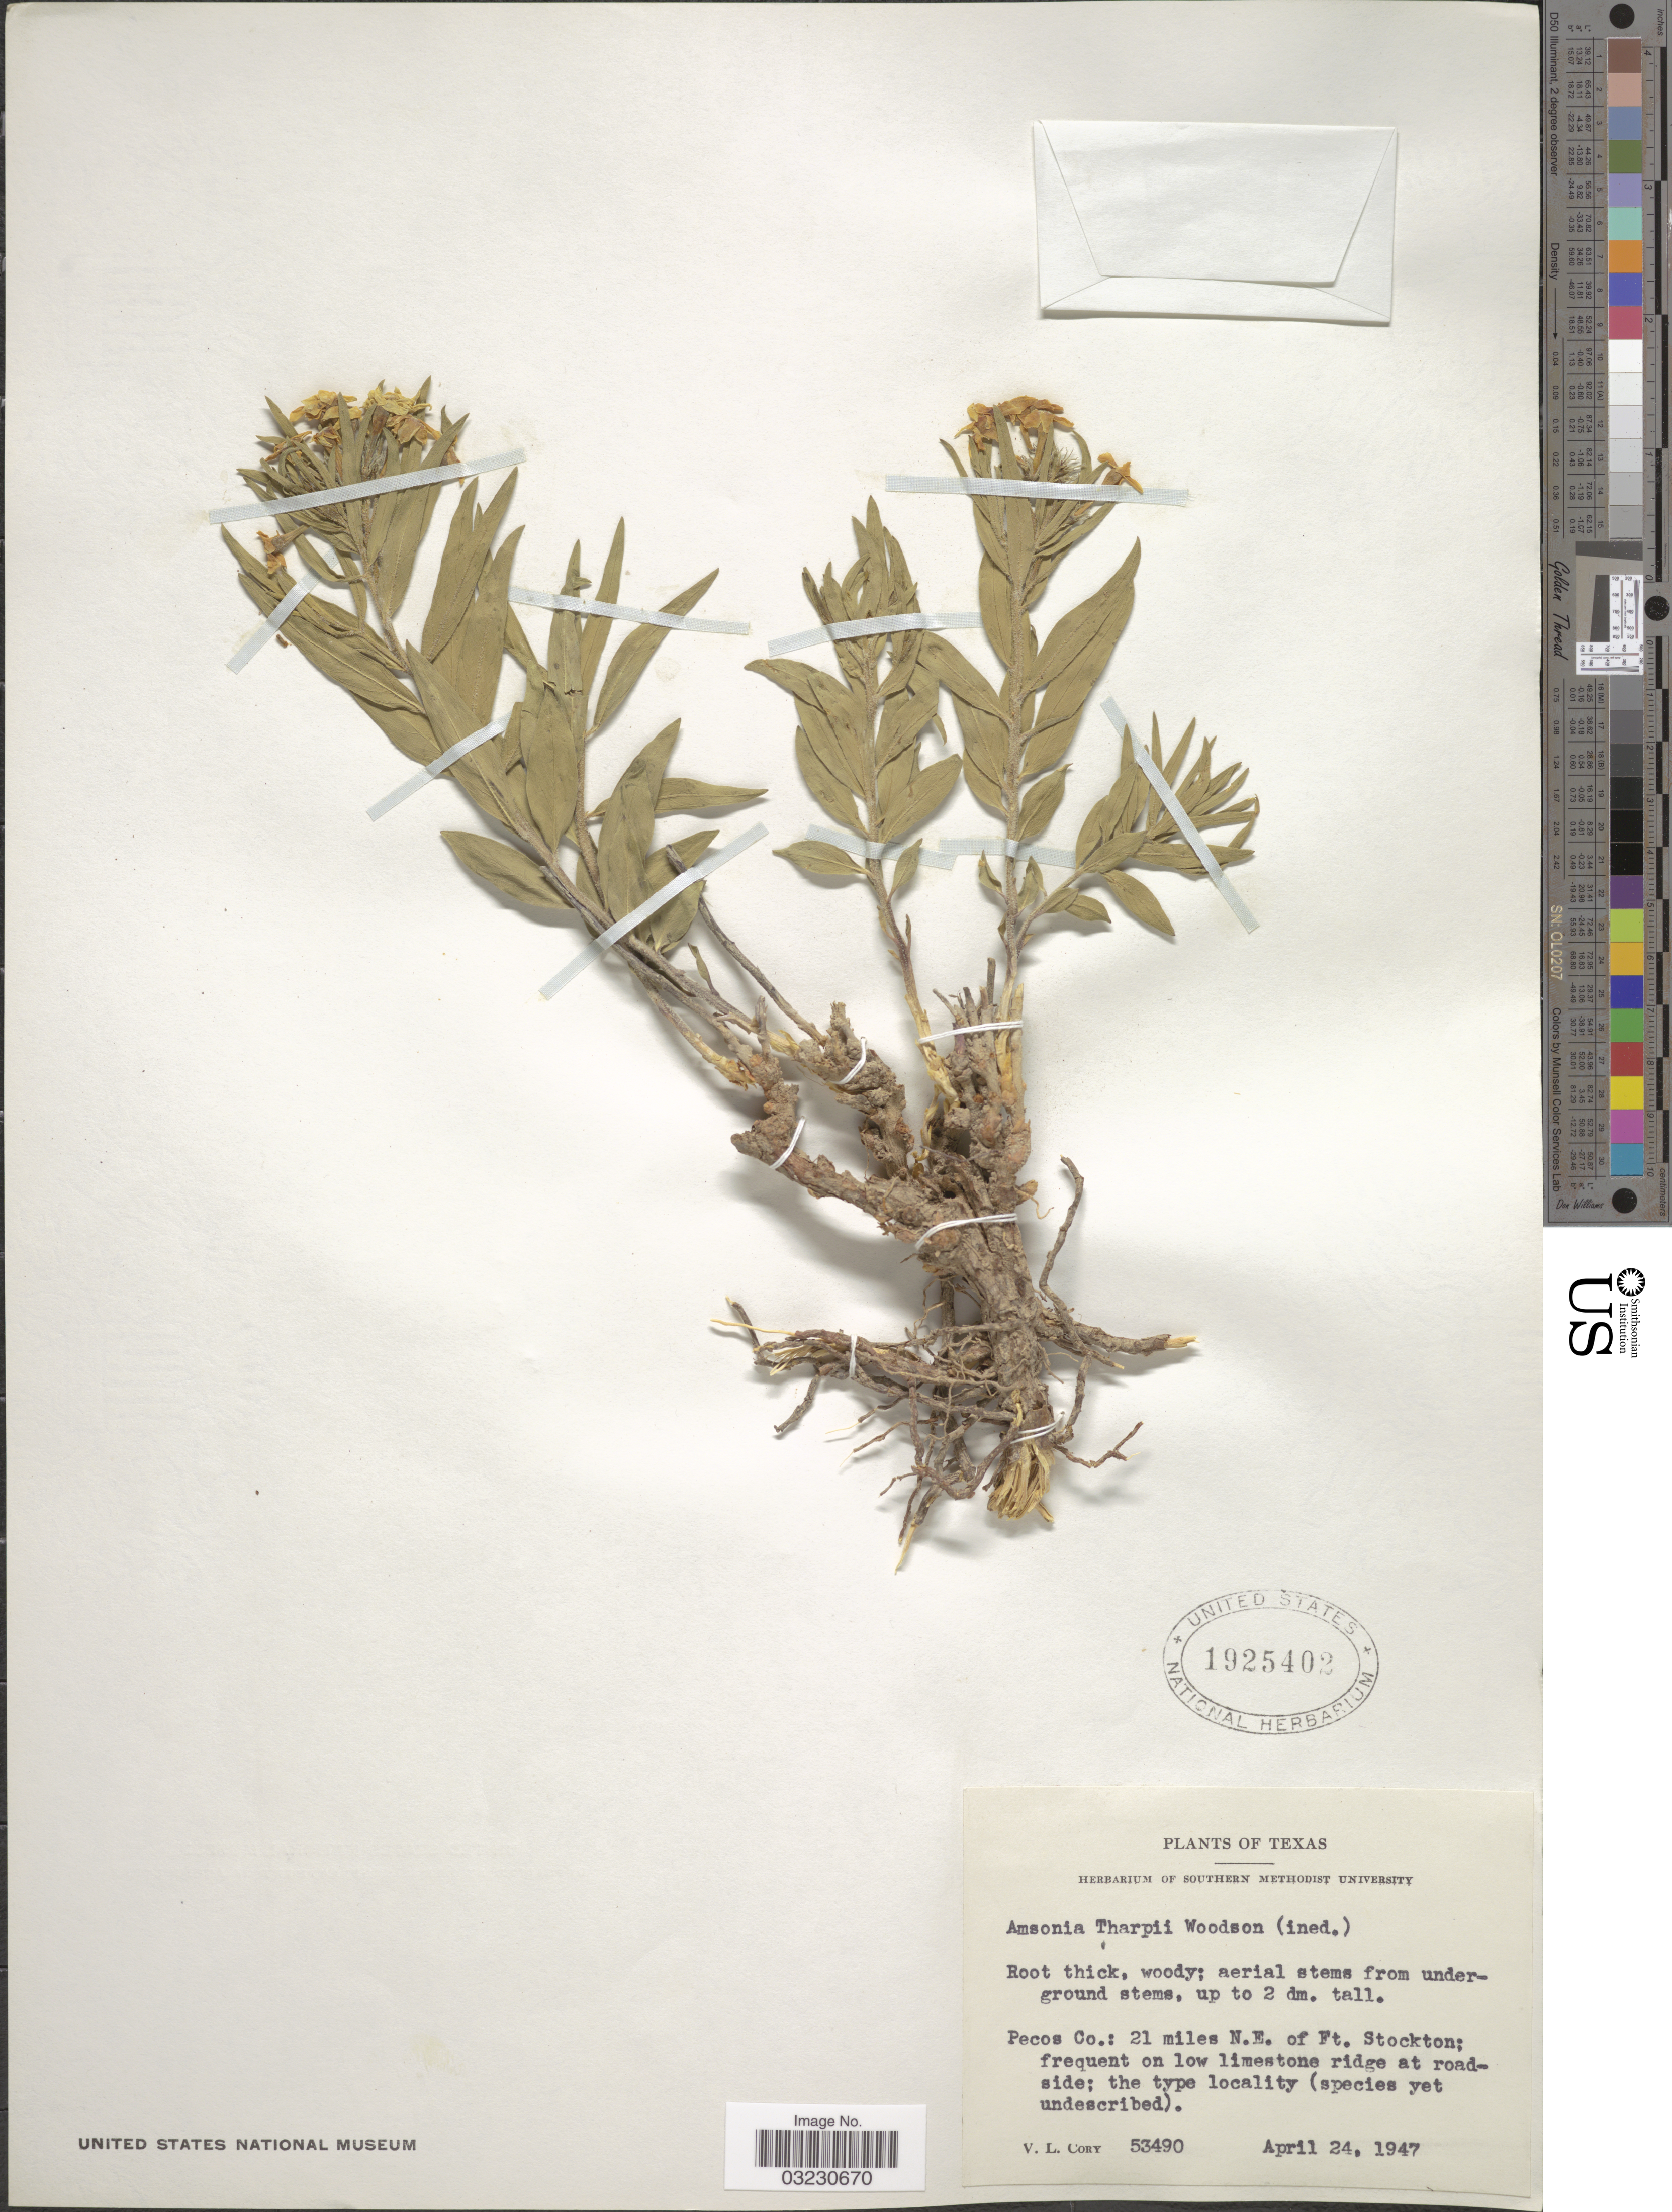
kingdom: Plantae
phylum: Tracheophyta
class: Magnoliopsida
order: Gentianales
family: Apocynaceae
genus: Amsonia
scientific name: Amsonia tharpii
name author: Woodson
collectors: V. Cory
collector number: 53490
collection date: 1947-04-24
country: United States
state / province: Texas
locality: Pecos Co.: 21 miles N.E. of Ft. Stockton.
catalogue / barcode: US 1925402